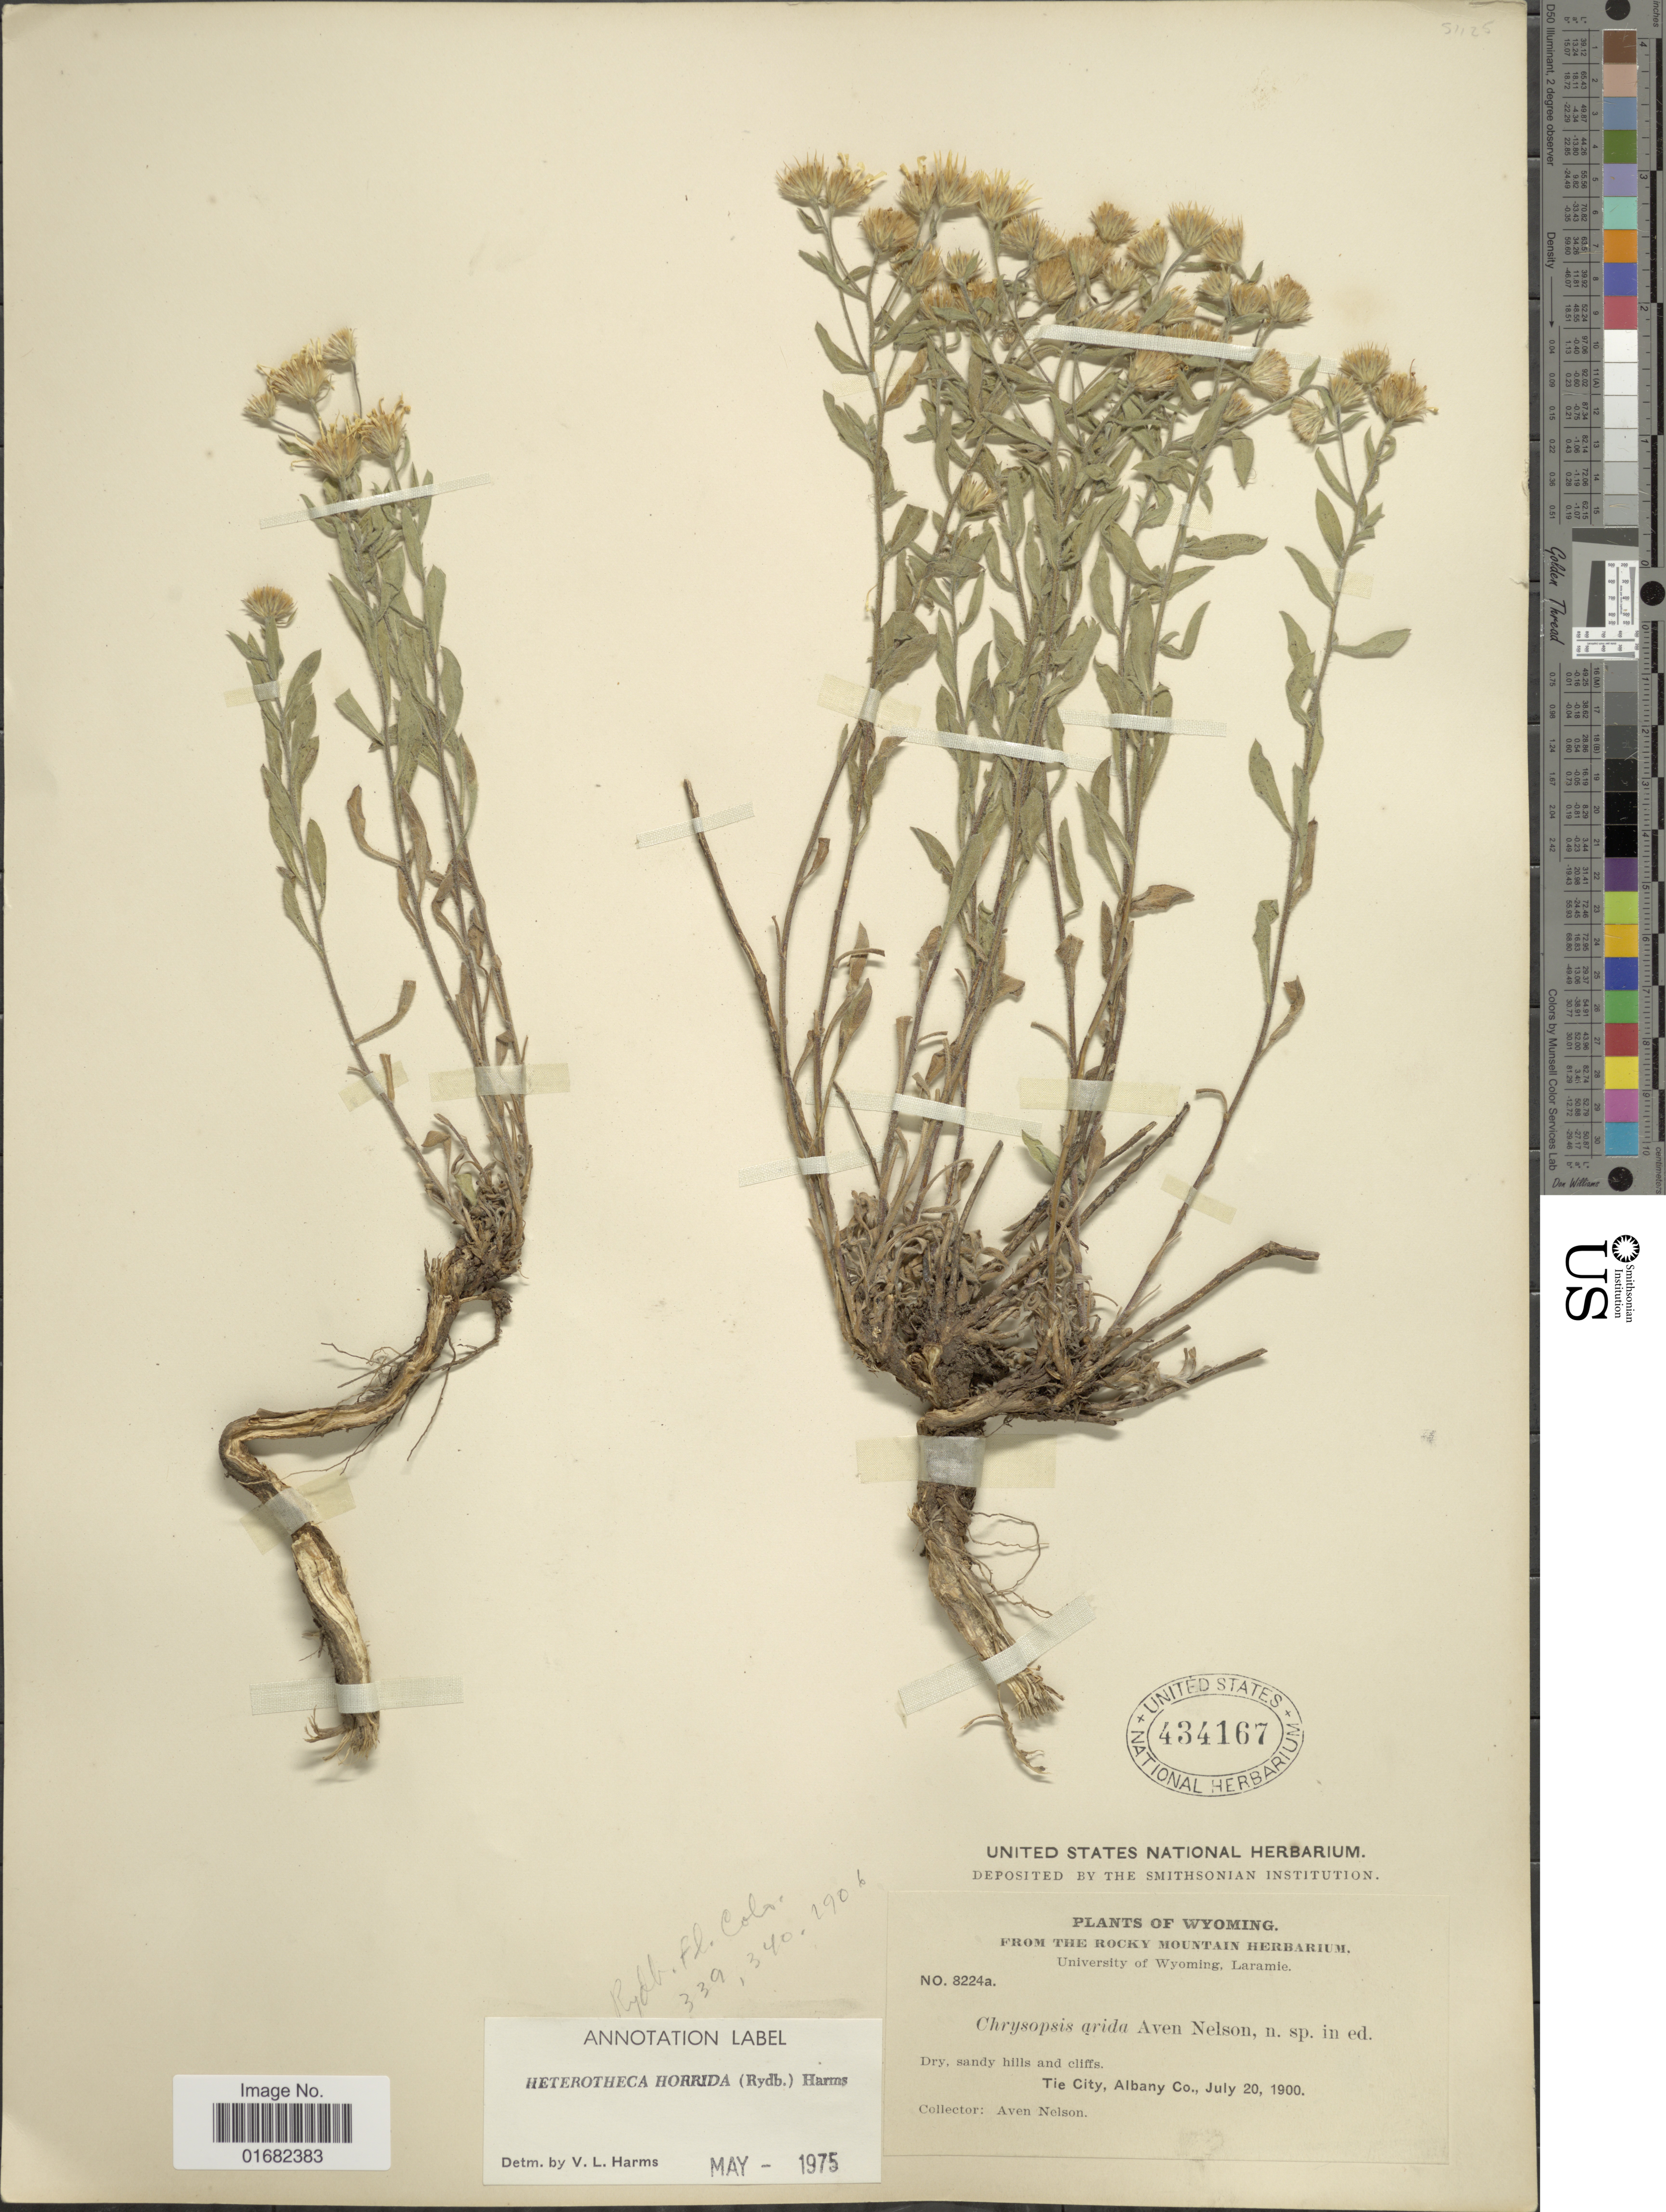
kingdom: Plantae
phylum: Tracheophyta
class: Magnoliopsida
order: Asterales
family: Asteraceae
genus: Heterotheca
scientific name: Heterotheca horrida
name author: (Rydb.) V.L. Harms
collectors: A. Nelson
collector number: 8224a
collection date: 1900-07-20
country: United States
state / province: Wyoming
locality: Tie City, Albany Co.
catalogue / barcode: US 434167